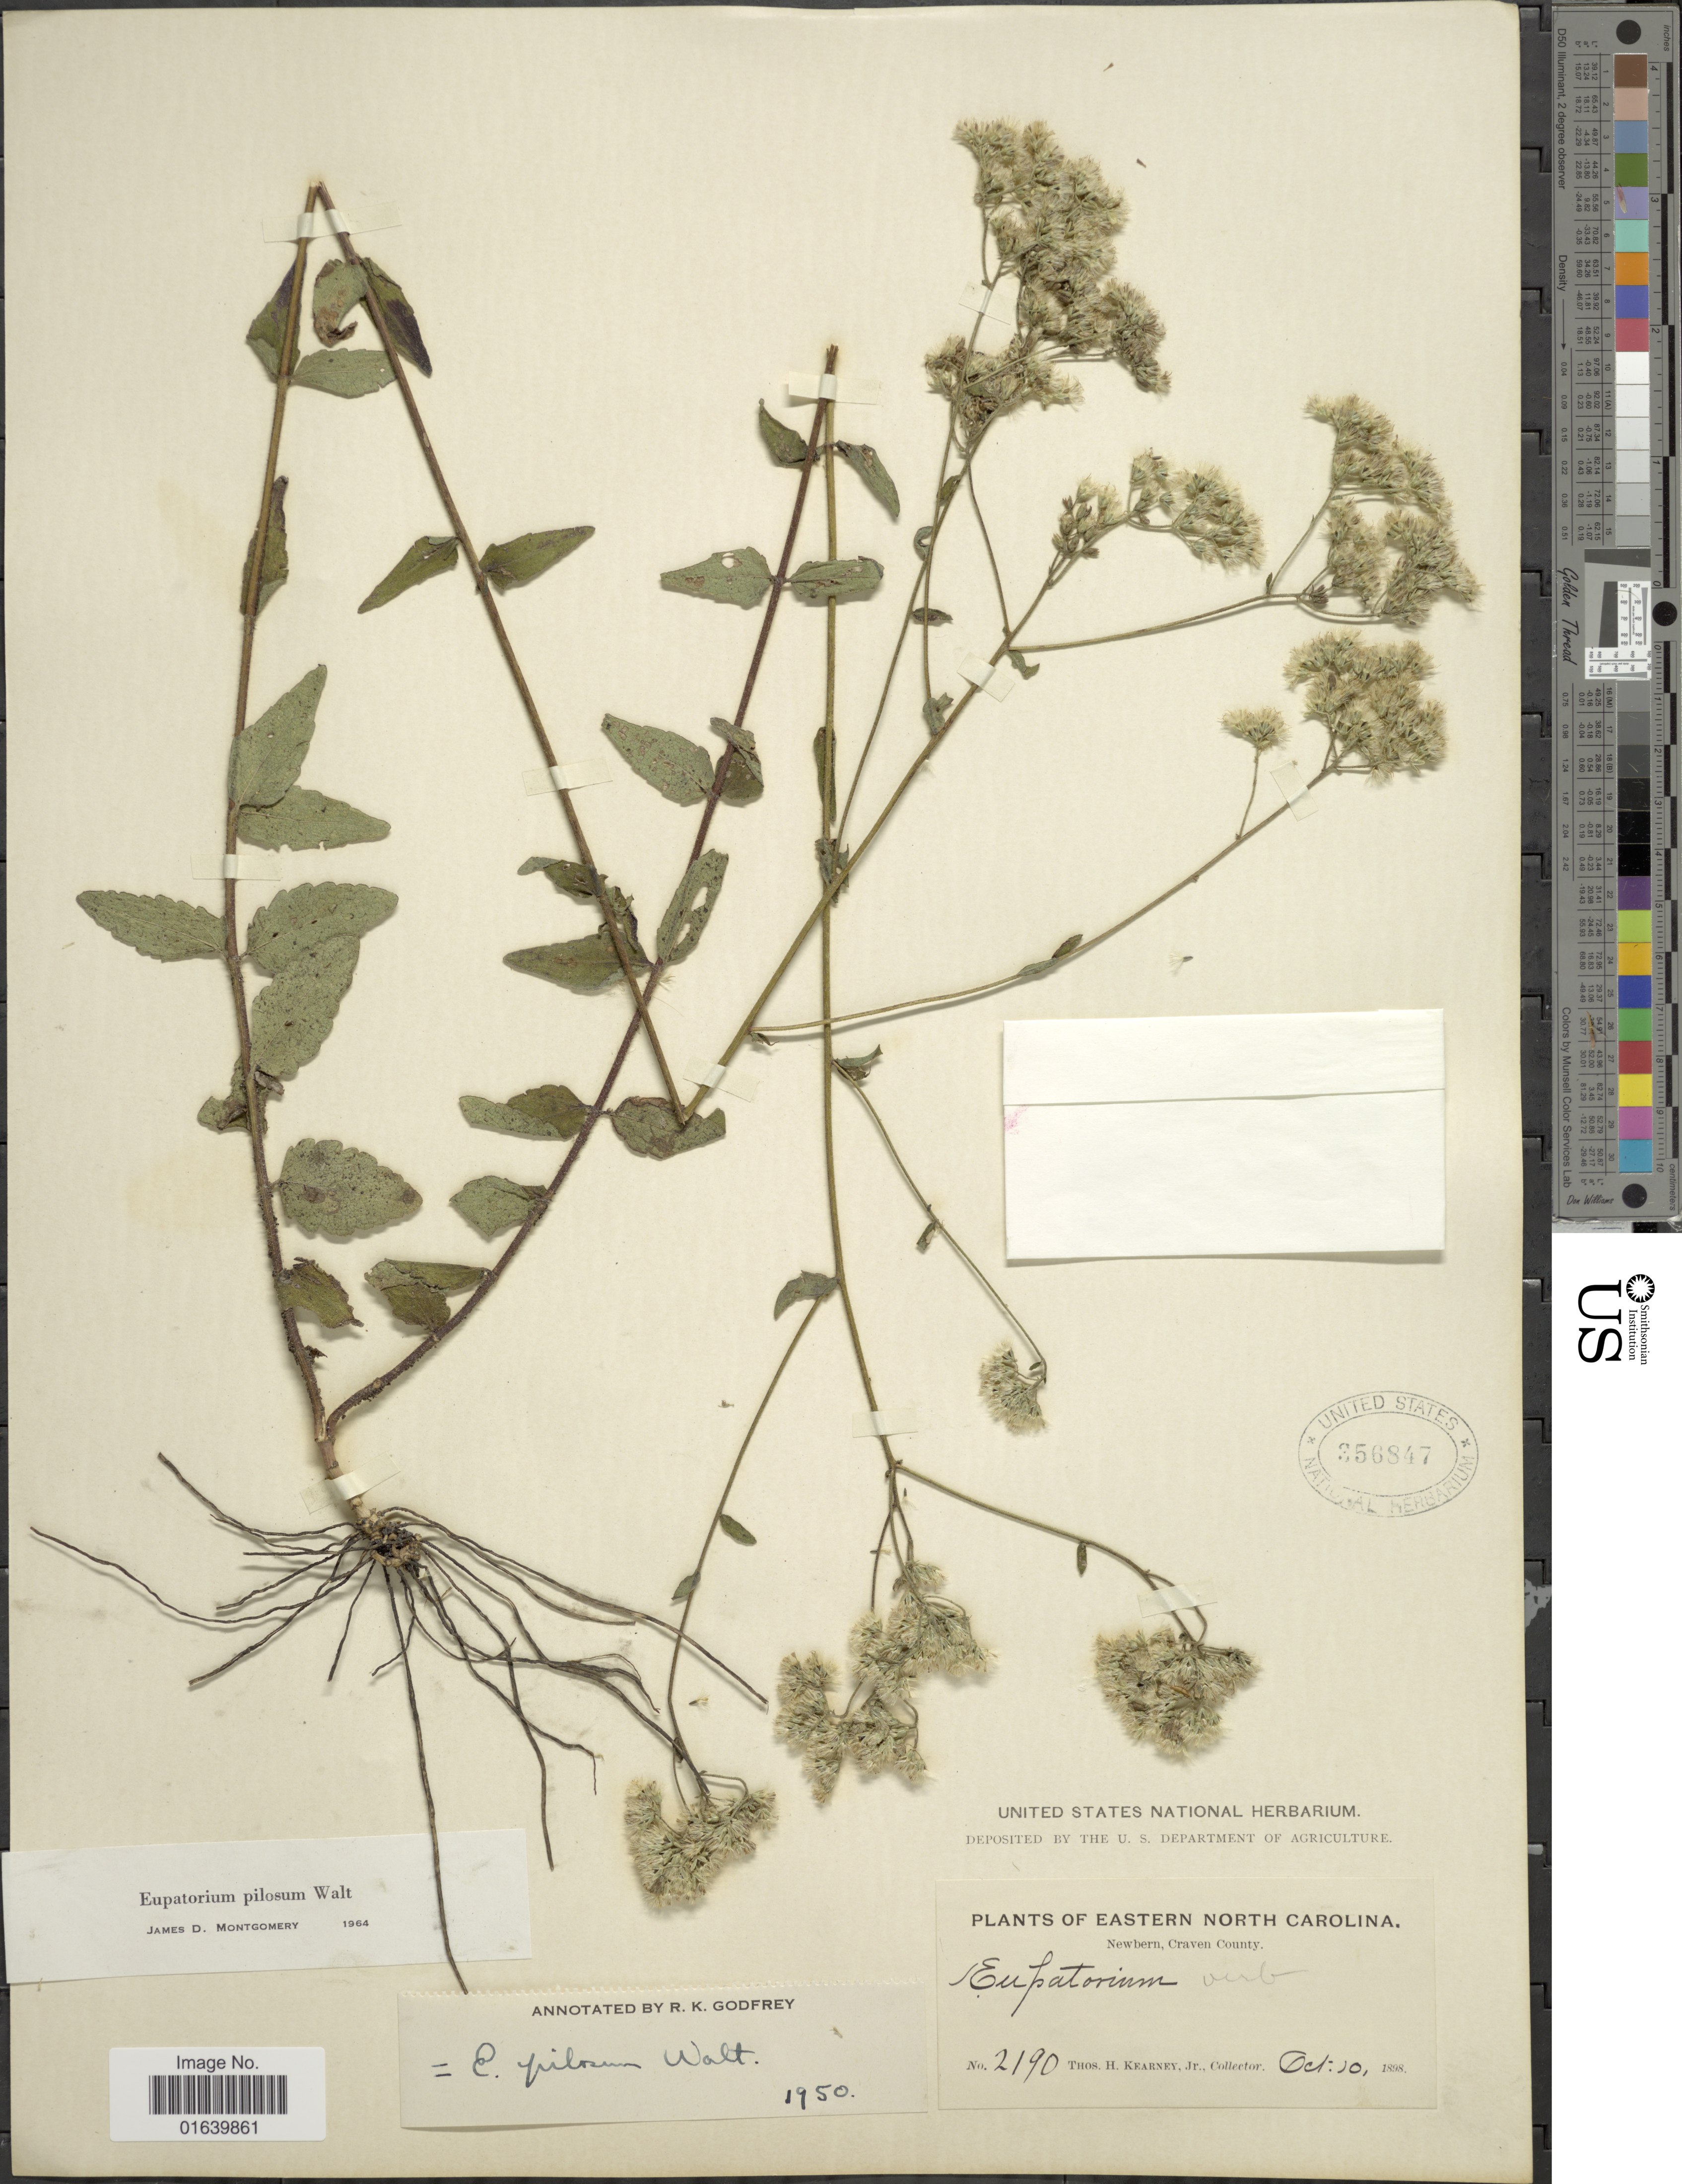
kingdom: Plantae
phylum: Tracheophyta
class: Magnoliopsida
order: Asterales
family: Asteraceae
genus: Eupatorium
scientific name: Eupatorium pilosum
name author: Walter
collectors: T. H. Kearney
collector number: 2190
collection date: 1898-10-10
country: United States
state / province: North Carolina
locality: Eastern North Caraolina, Newbern, Craven County.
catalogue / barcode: US 356847